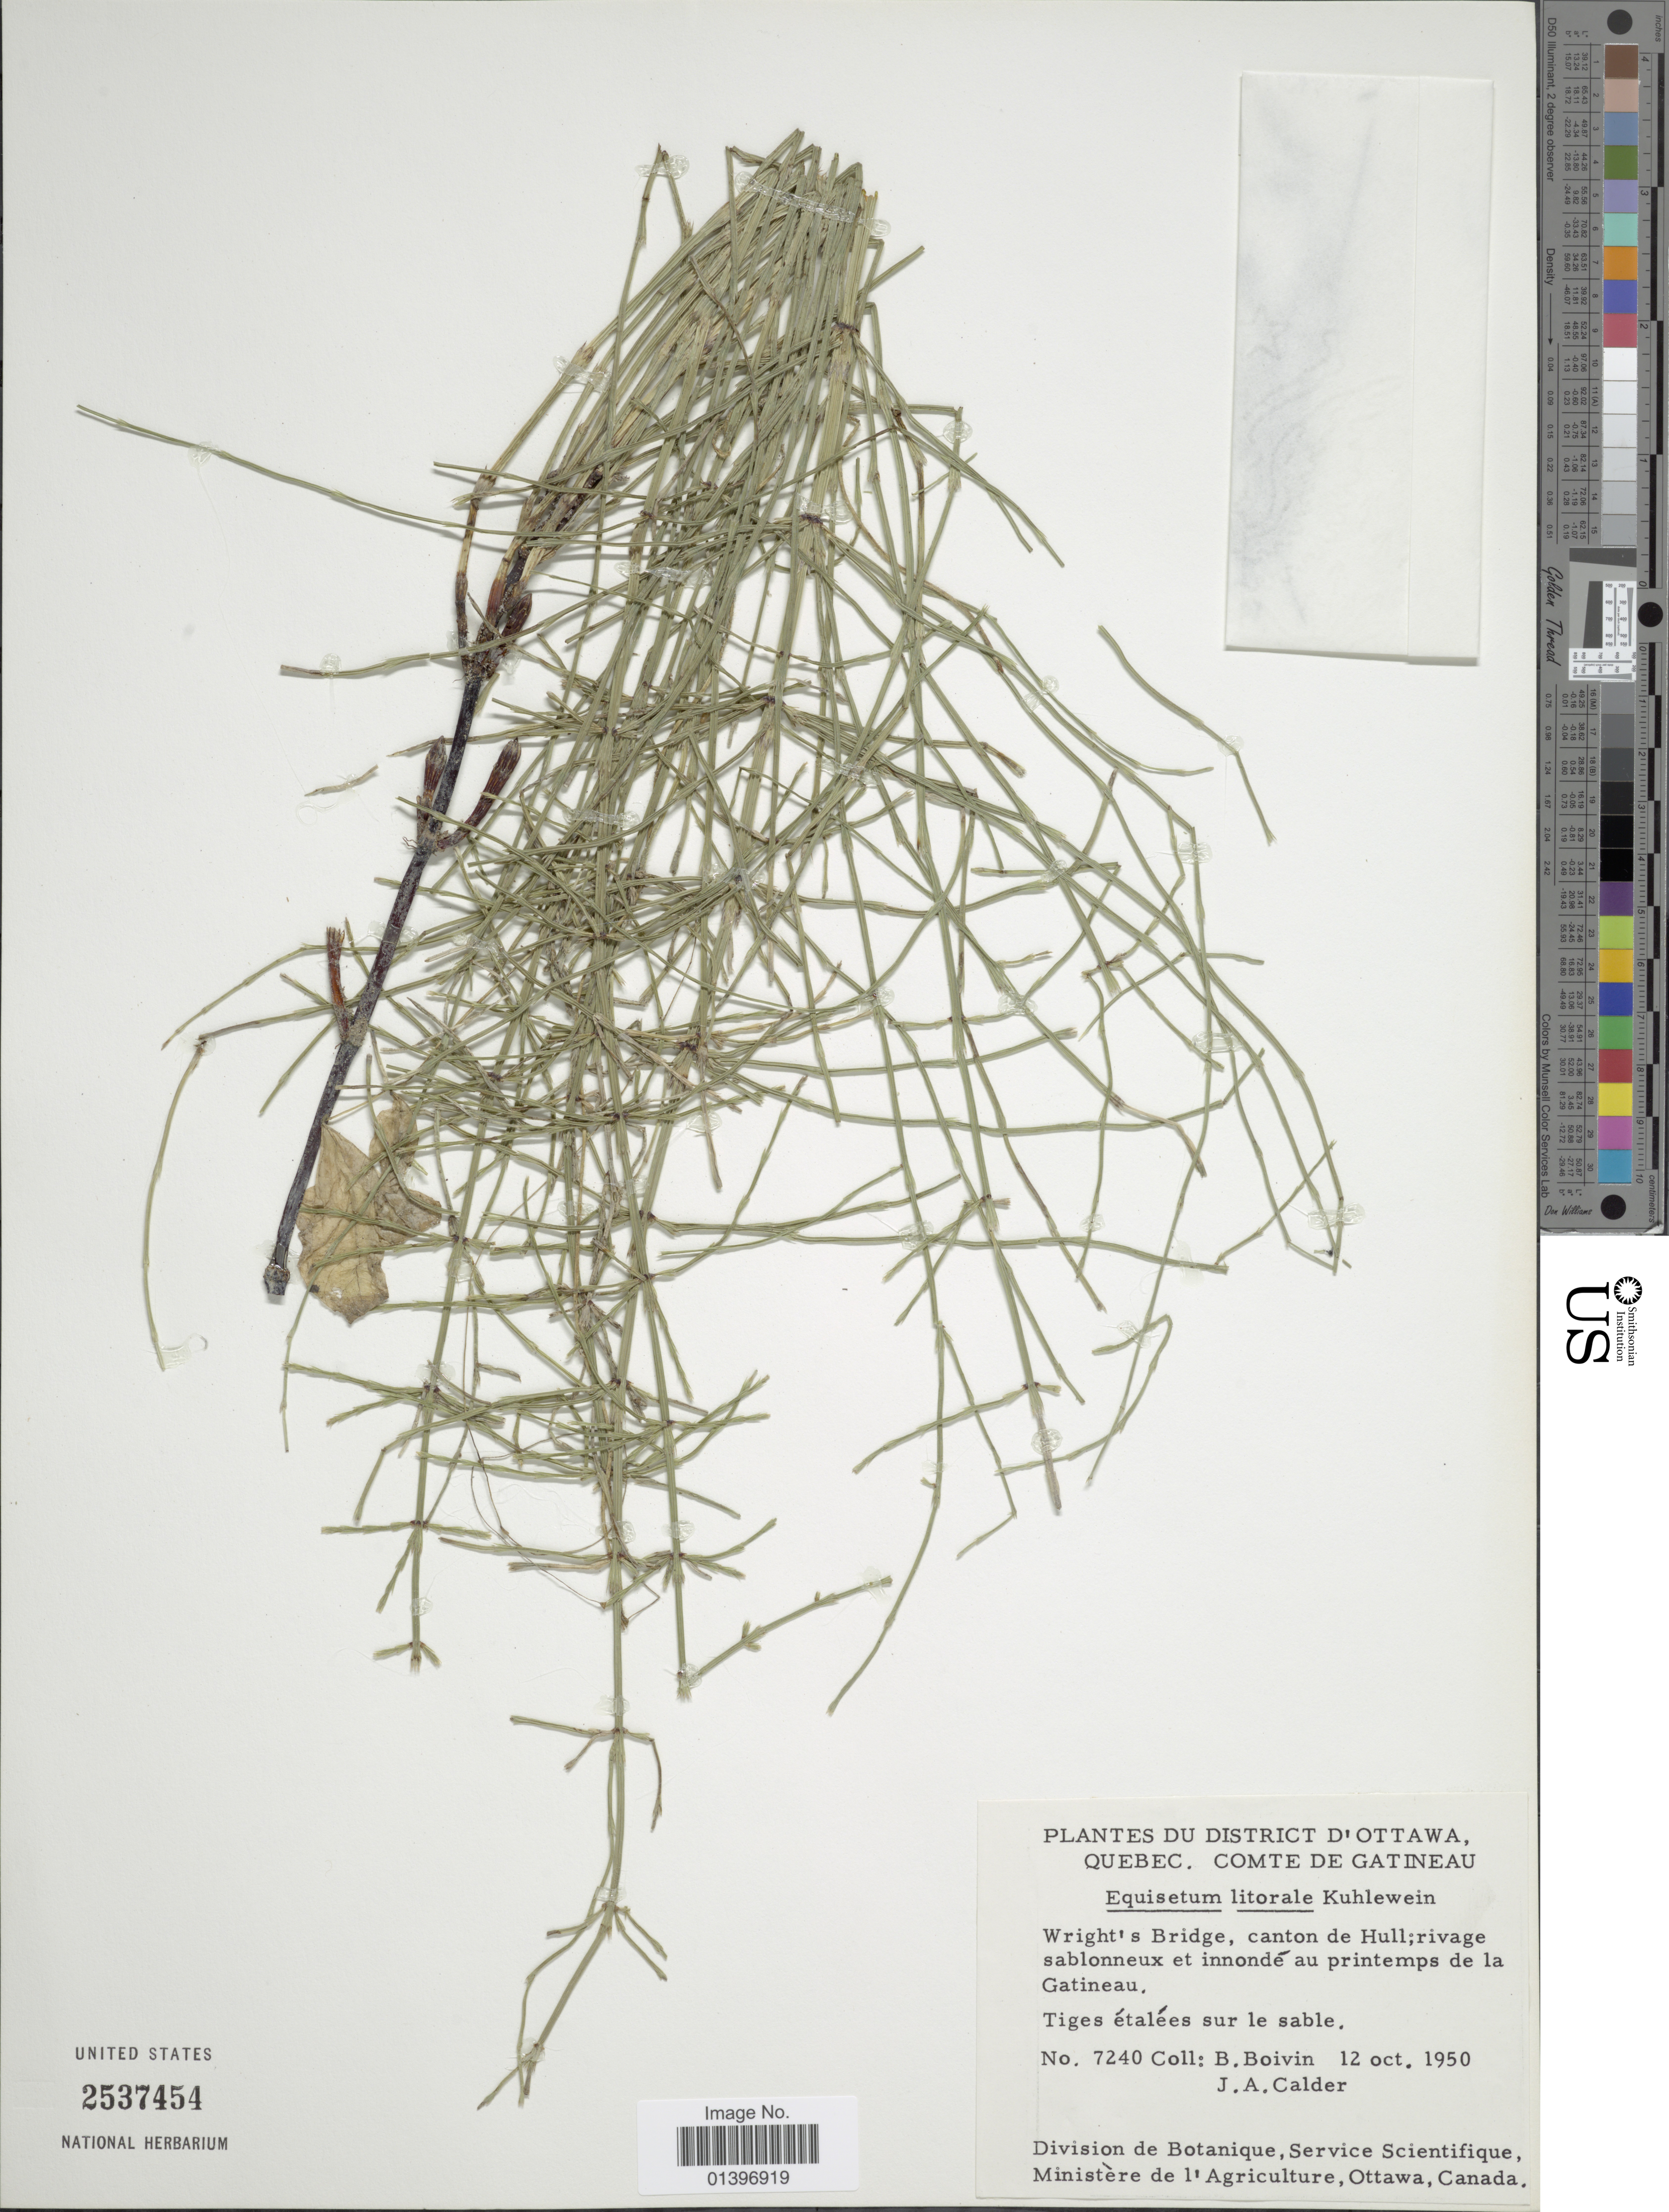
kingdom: Plantae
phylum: Tracheophyta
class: Polypodiopsida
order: Equisetales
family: Equisetaceae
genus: Equisetum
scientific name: Equisetum x litorale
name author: Kuhlw.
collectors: J. R. B. Boivin & J. A. Calder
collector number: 7240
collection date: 1950-10-12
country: Canada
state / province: Quebec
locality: Du District d'Ottawa, Wright's Bridge, canton de Hull; rivage sablonneux et innondé au printemps de la Gatineau, Tiges etalées sur le sable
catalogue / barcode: US 2537454